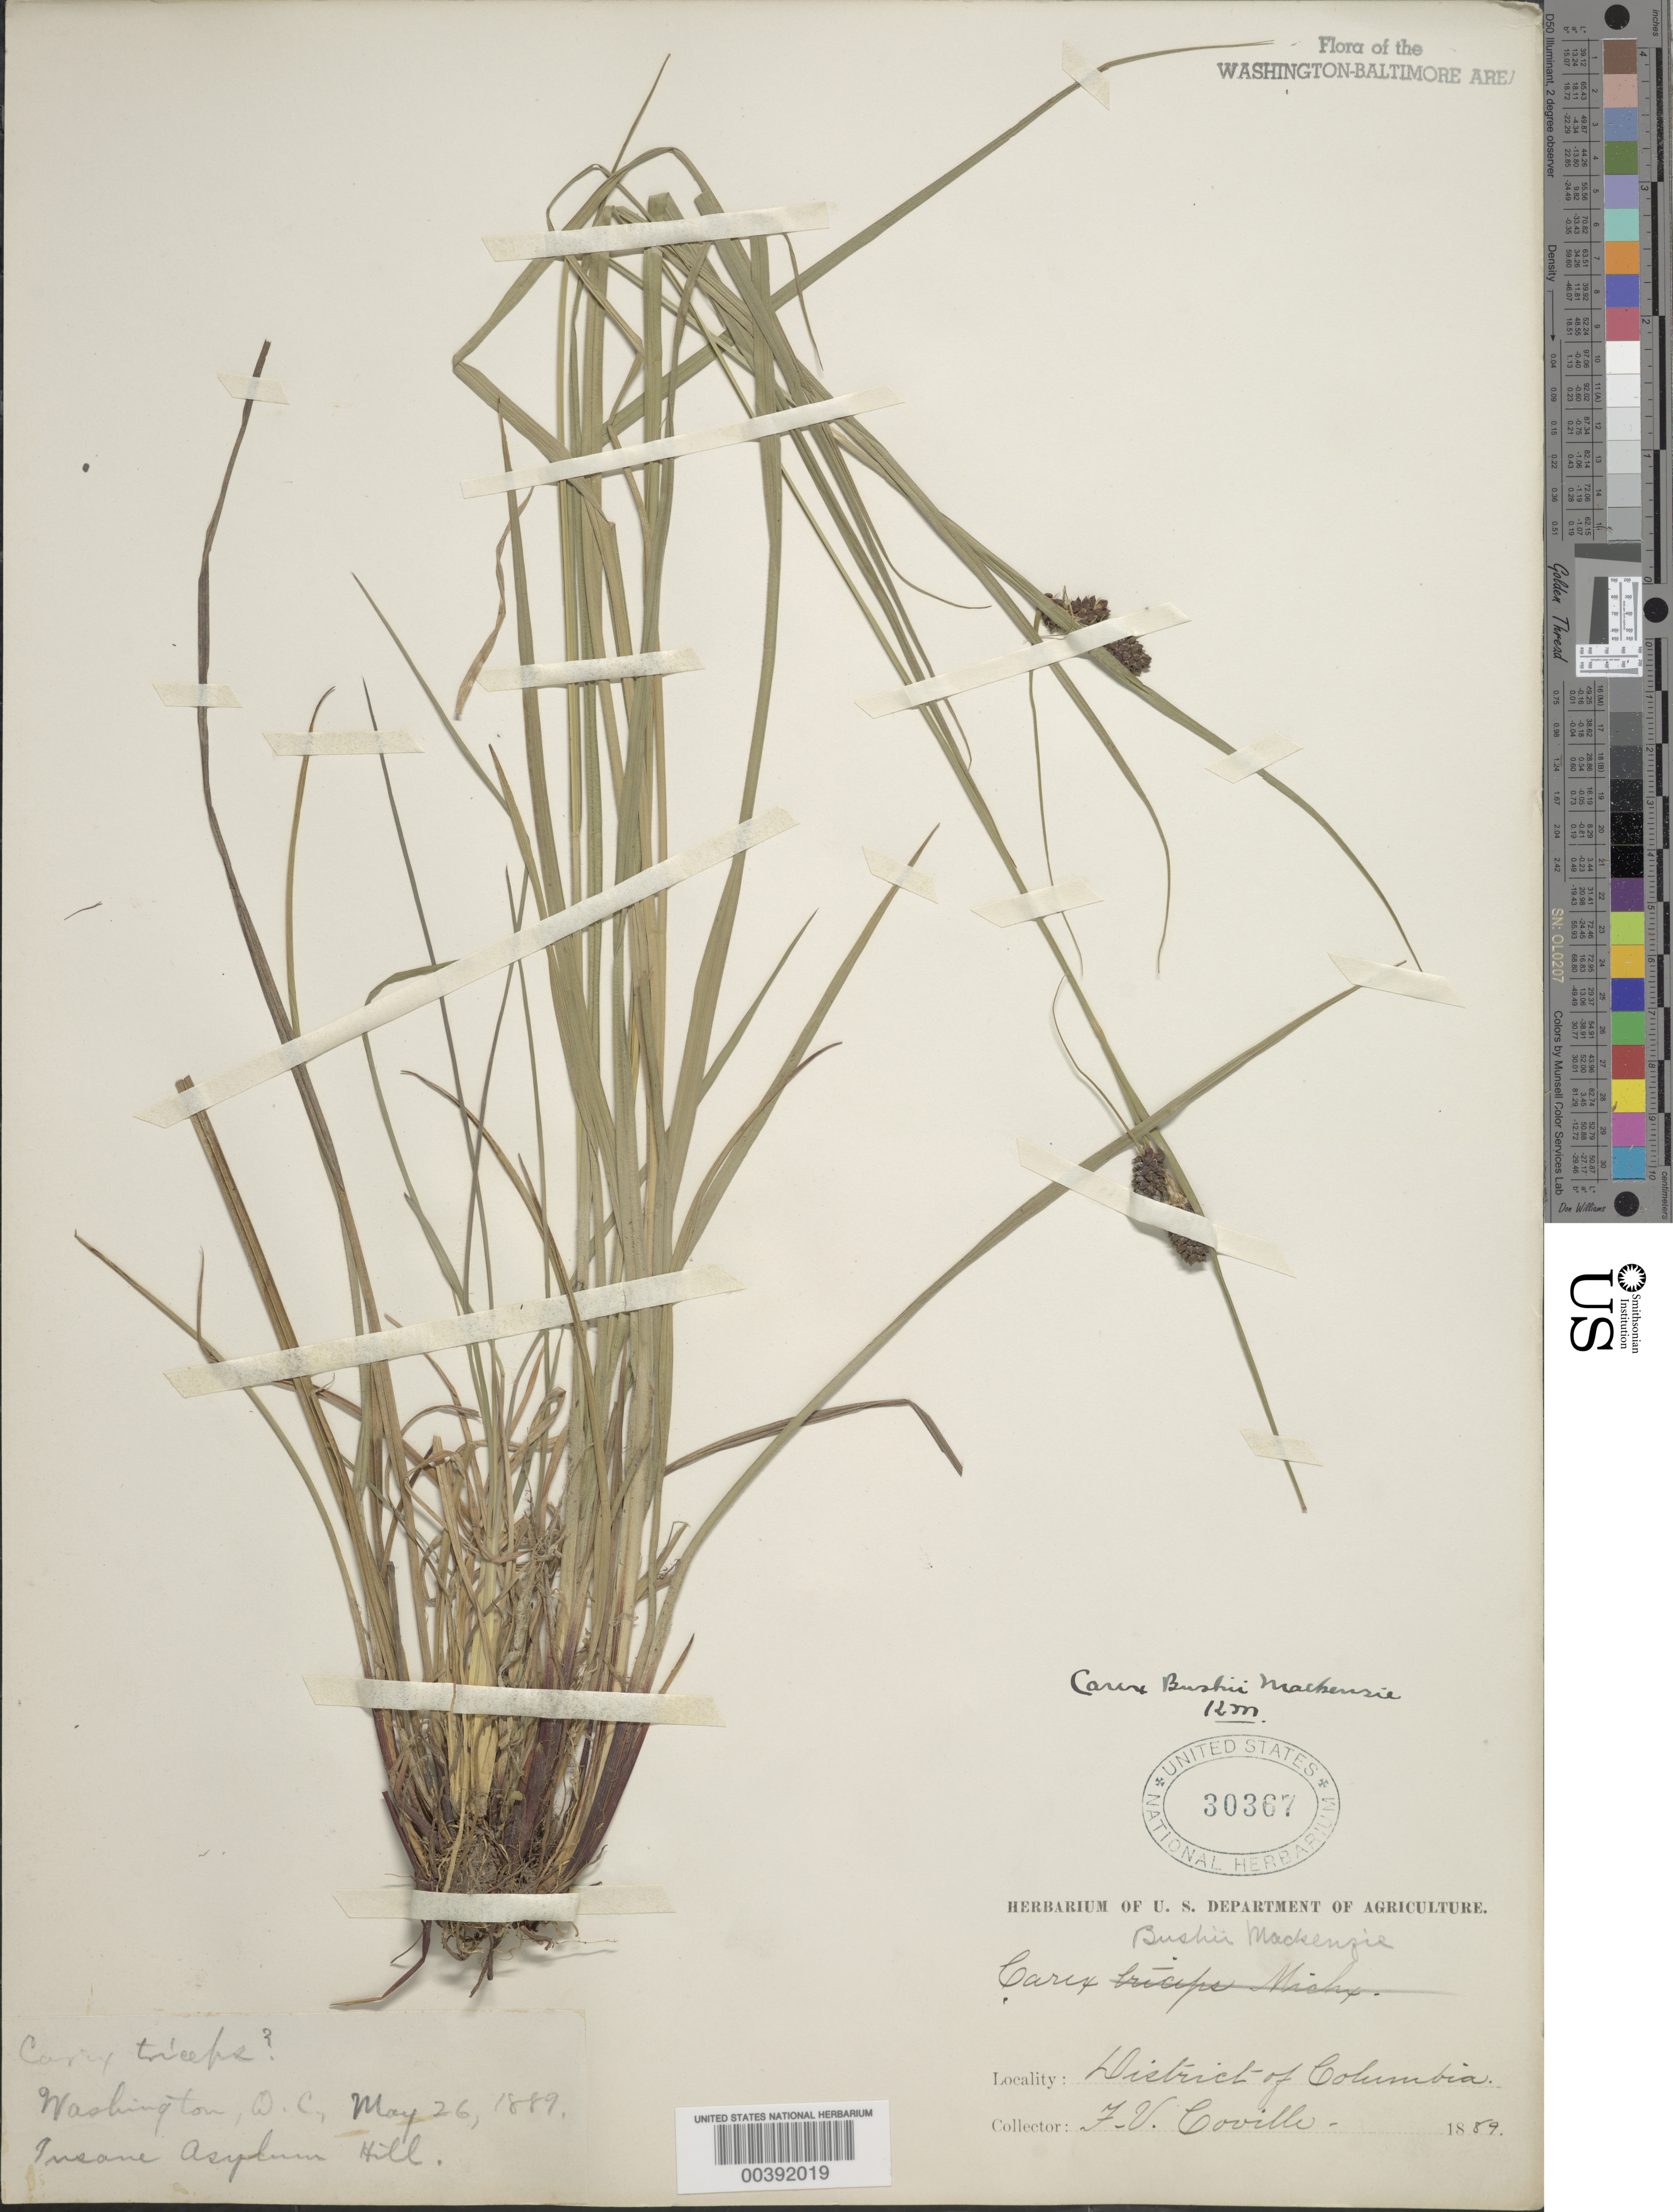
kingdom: Plantae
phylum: Tracheophyta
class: Liliopsida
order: Poales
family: Cyperaceae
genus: Carex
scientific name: Carex bushii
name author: Mack.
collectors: F. V. Coville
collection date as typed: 1889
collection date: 1889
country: United States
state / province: District of Columbia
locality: Insane Asylum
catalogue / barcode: US 30367